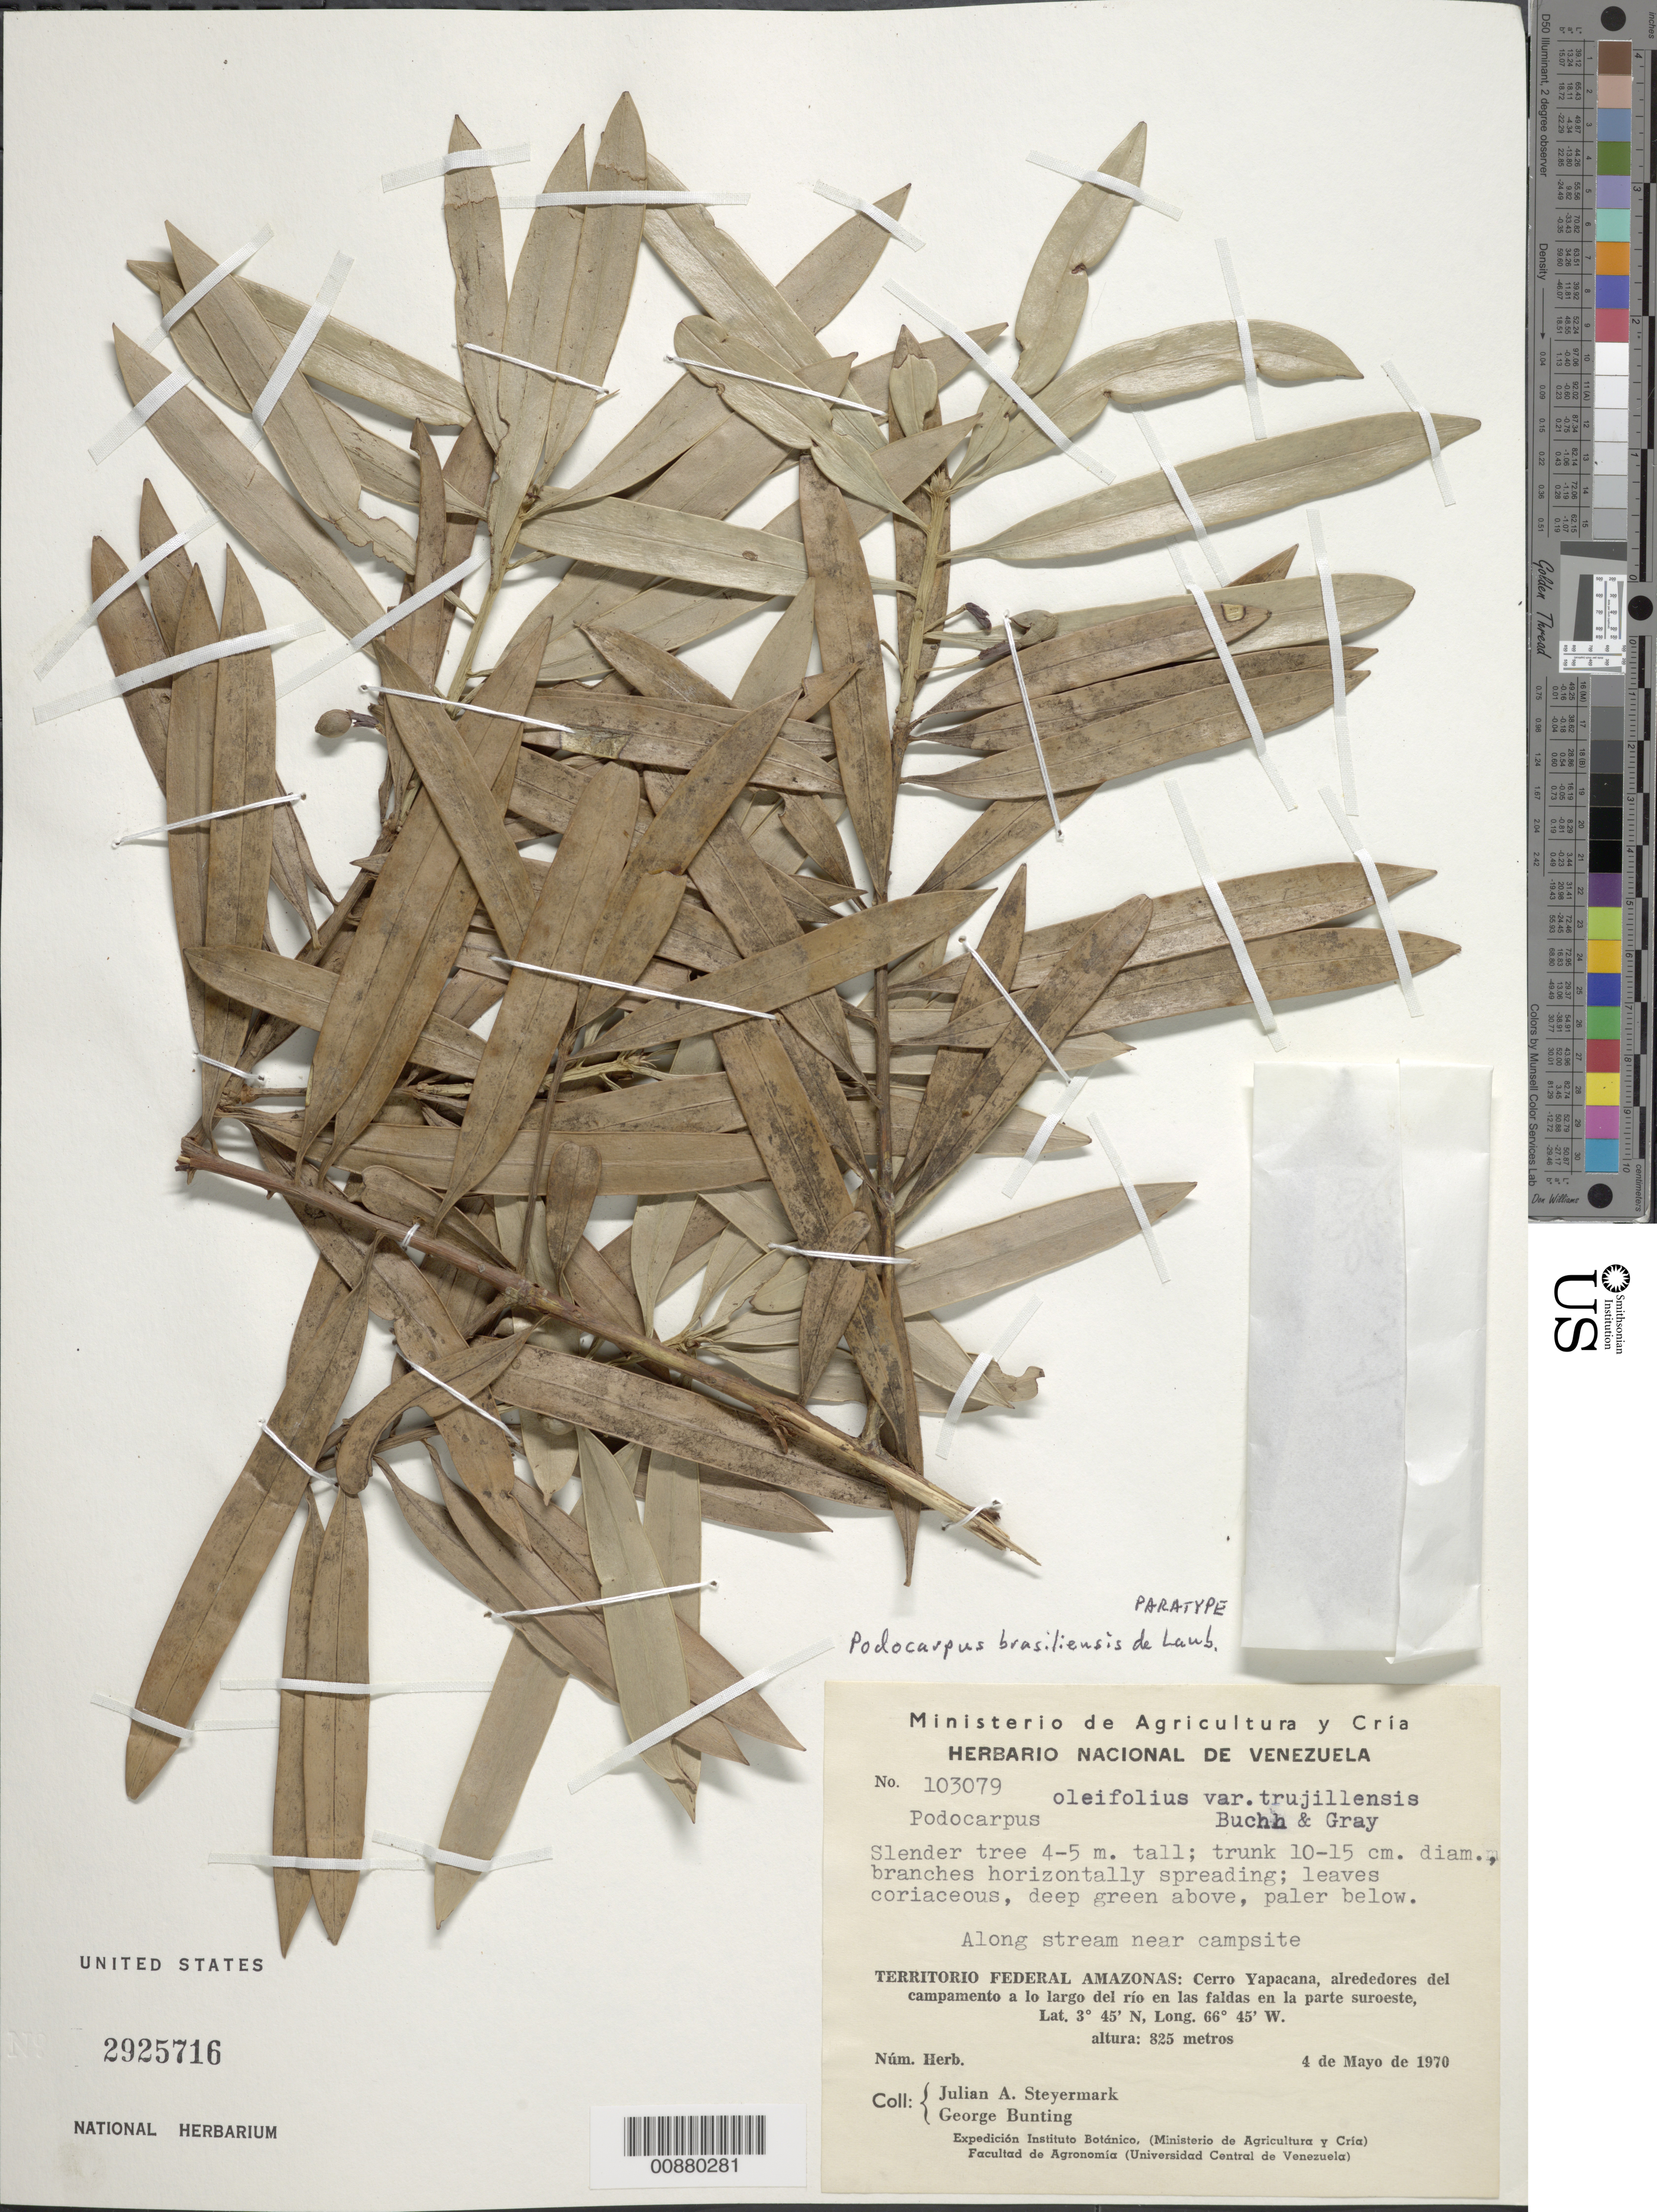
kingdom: Plantae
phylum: Tracheophyta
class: Pinopsida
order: Pinales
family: Podocarpaceae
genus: Podocarpus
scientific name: Podocarpus brasiliensis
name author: de Laub.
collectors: J. Steyermark & G. S. Bunting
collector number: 103079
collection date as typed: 4-May-70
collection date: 1970-05-04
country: Venezuela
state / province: Amazonas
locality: Cerro Yapacána, alrededores del Campamento; en al parte suroeste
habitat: Along stream near campsite; la largo del río en las faldas en la parte suroeste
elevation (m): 825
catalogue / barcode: US 2925716